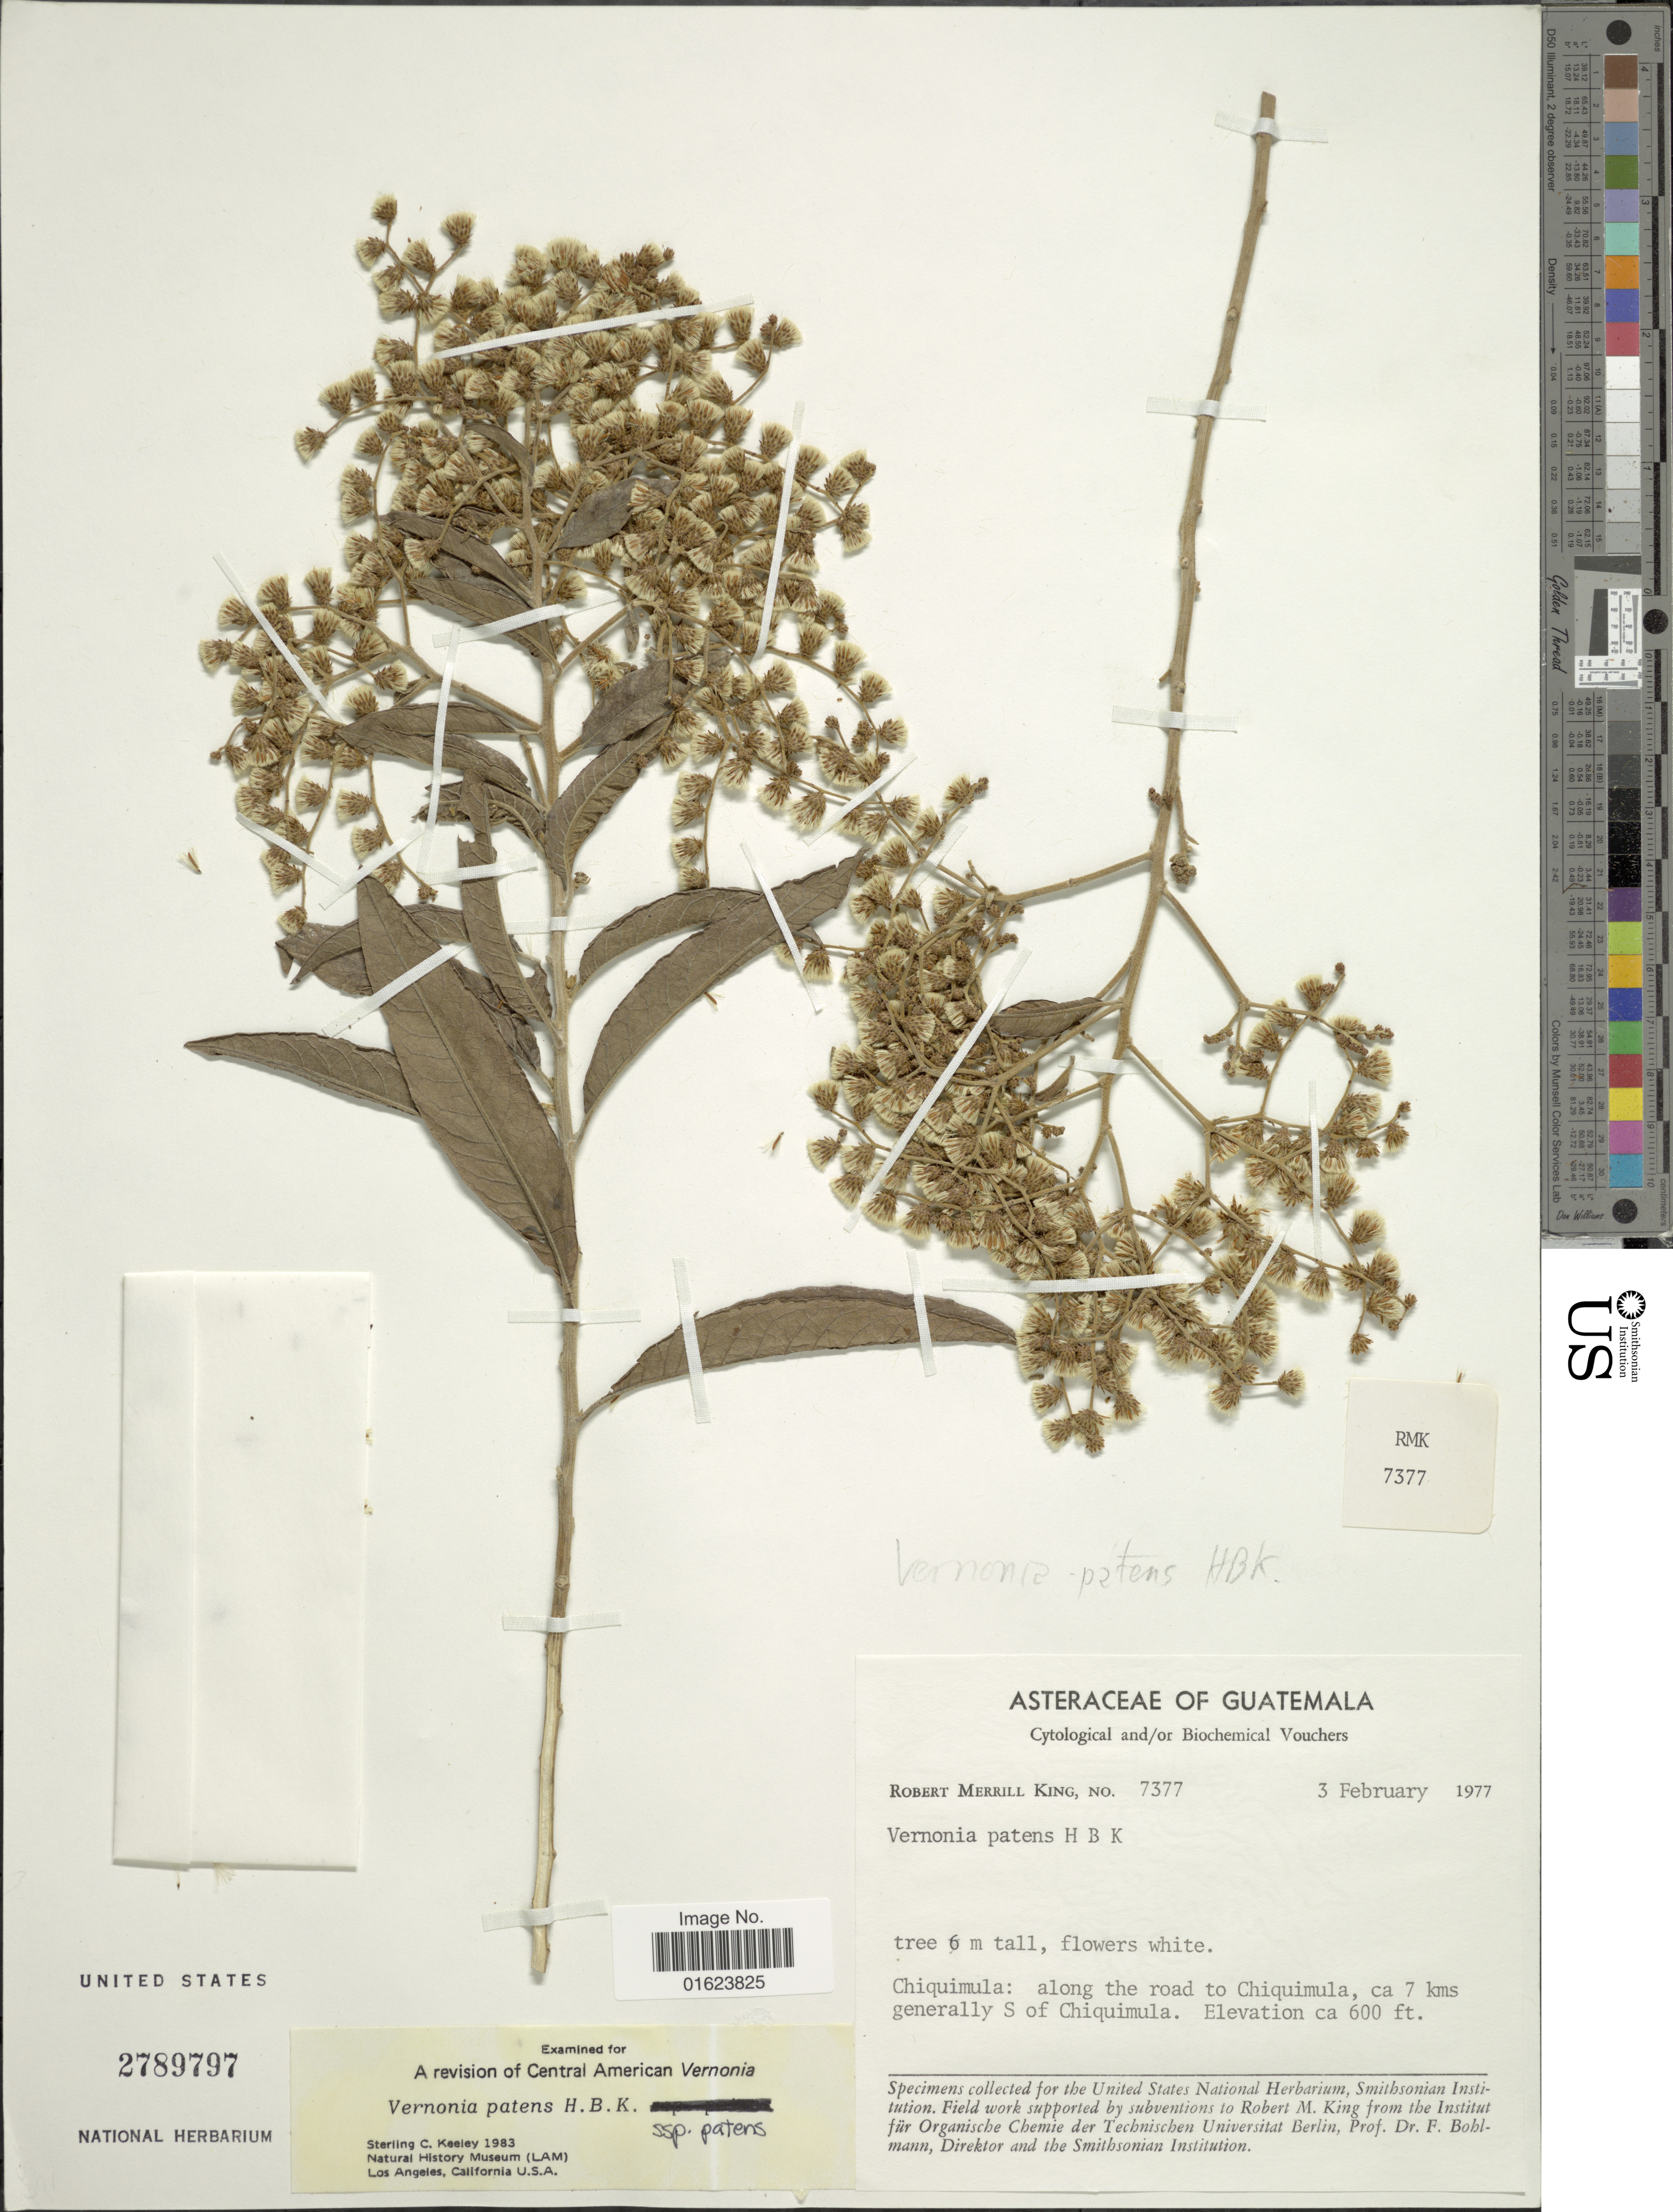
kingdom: Plantae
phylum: Tracheophyta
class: Magnoliopsida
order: Asterales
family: Asteraceae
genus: Vernonanthura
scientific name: Vernonanthura patens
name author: (Kunth) H. Rob.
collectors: R. M. King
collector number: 7377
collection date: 1977-02-03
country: Guatemala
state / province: Chiquimula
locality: Chiquimula: along the road to Chiquimula, ca. 7 kms generally S of Chiquimula.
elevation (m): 183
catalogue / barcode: US 2789797